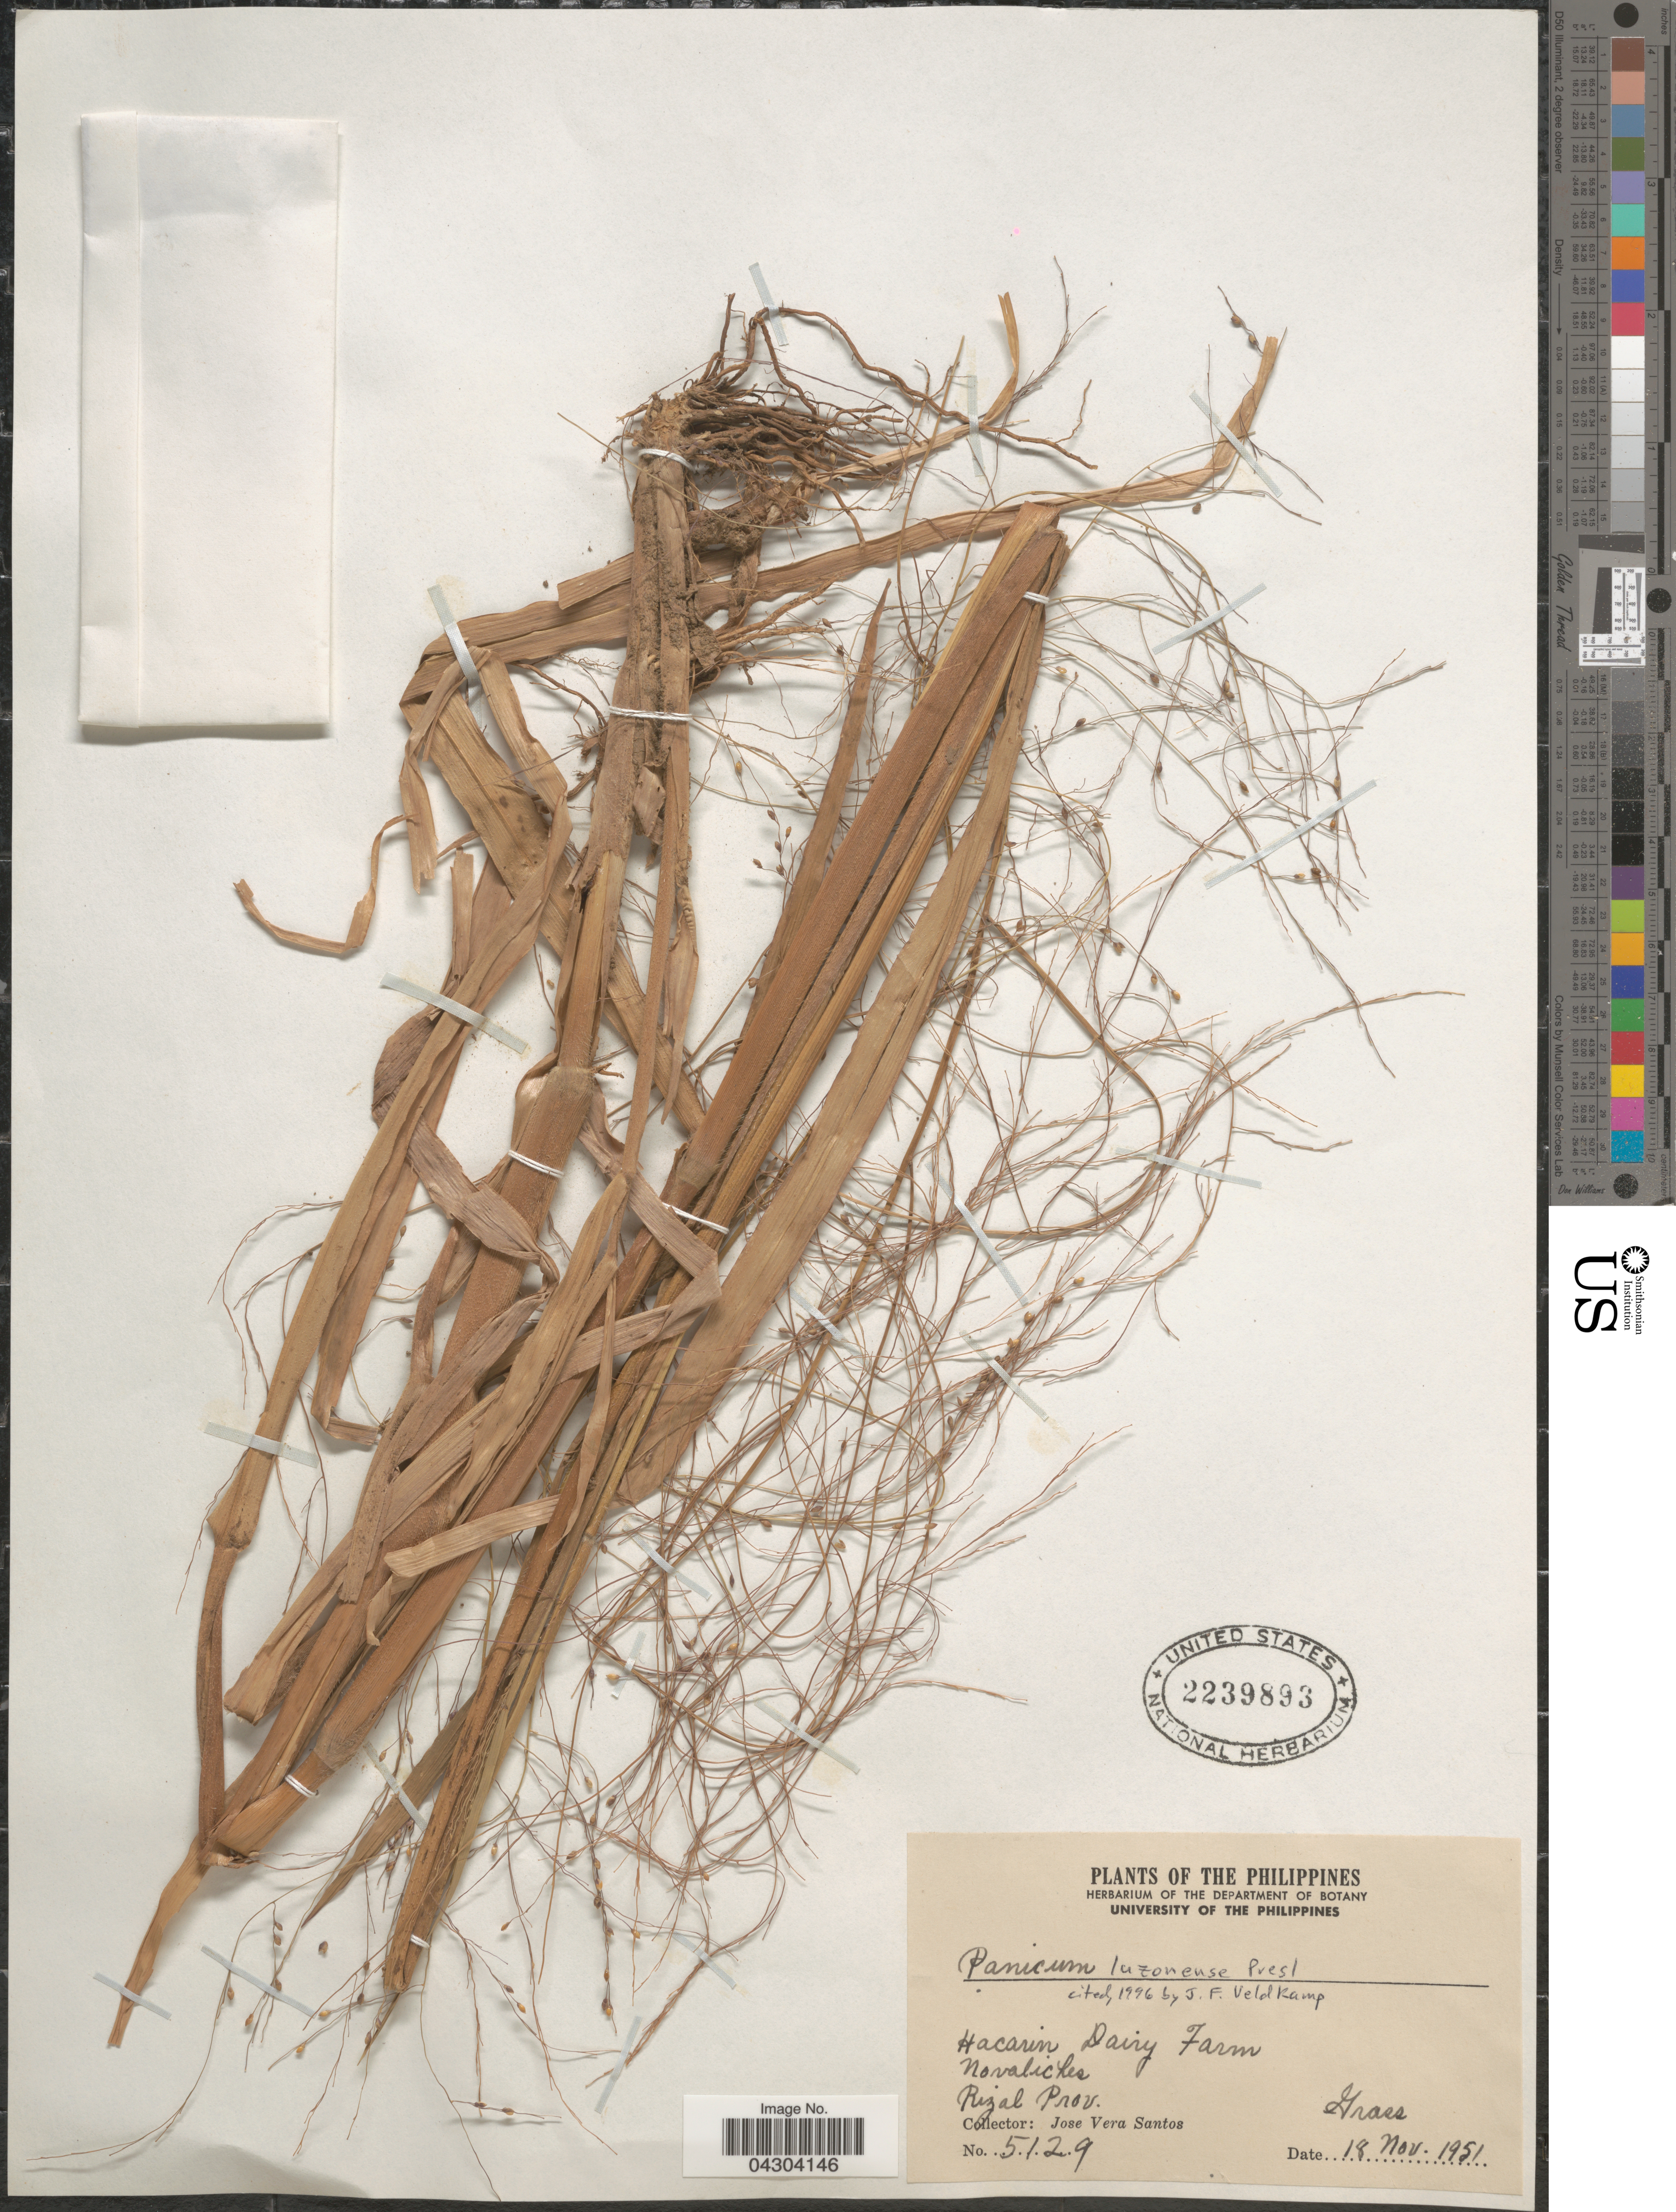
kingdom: Plantae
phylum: Tracheophyta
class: Liliopsida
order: Poales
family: Poaceae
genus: Panicum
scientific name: Panicum luzonense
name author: J. Presl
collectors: J. V. Santos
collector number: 5129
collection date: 1951-11-18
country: Philippines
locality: Hacarin Dairy Farm. Novaliches [unsure placement]. Rizal Prov.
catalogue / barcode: US 2239893